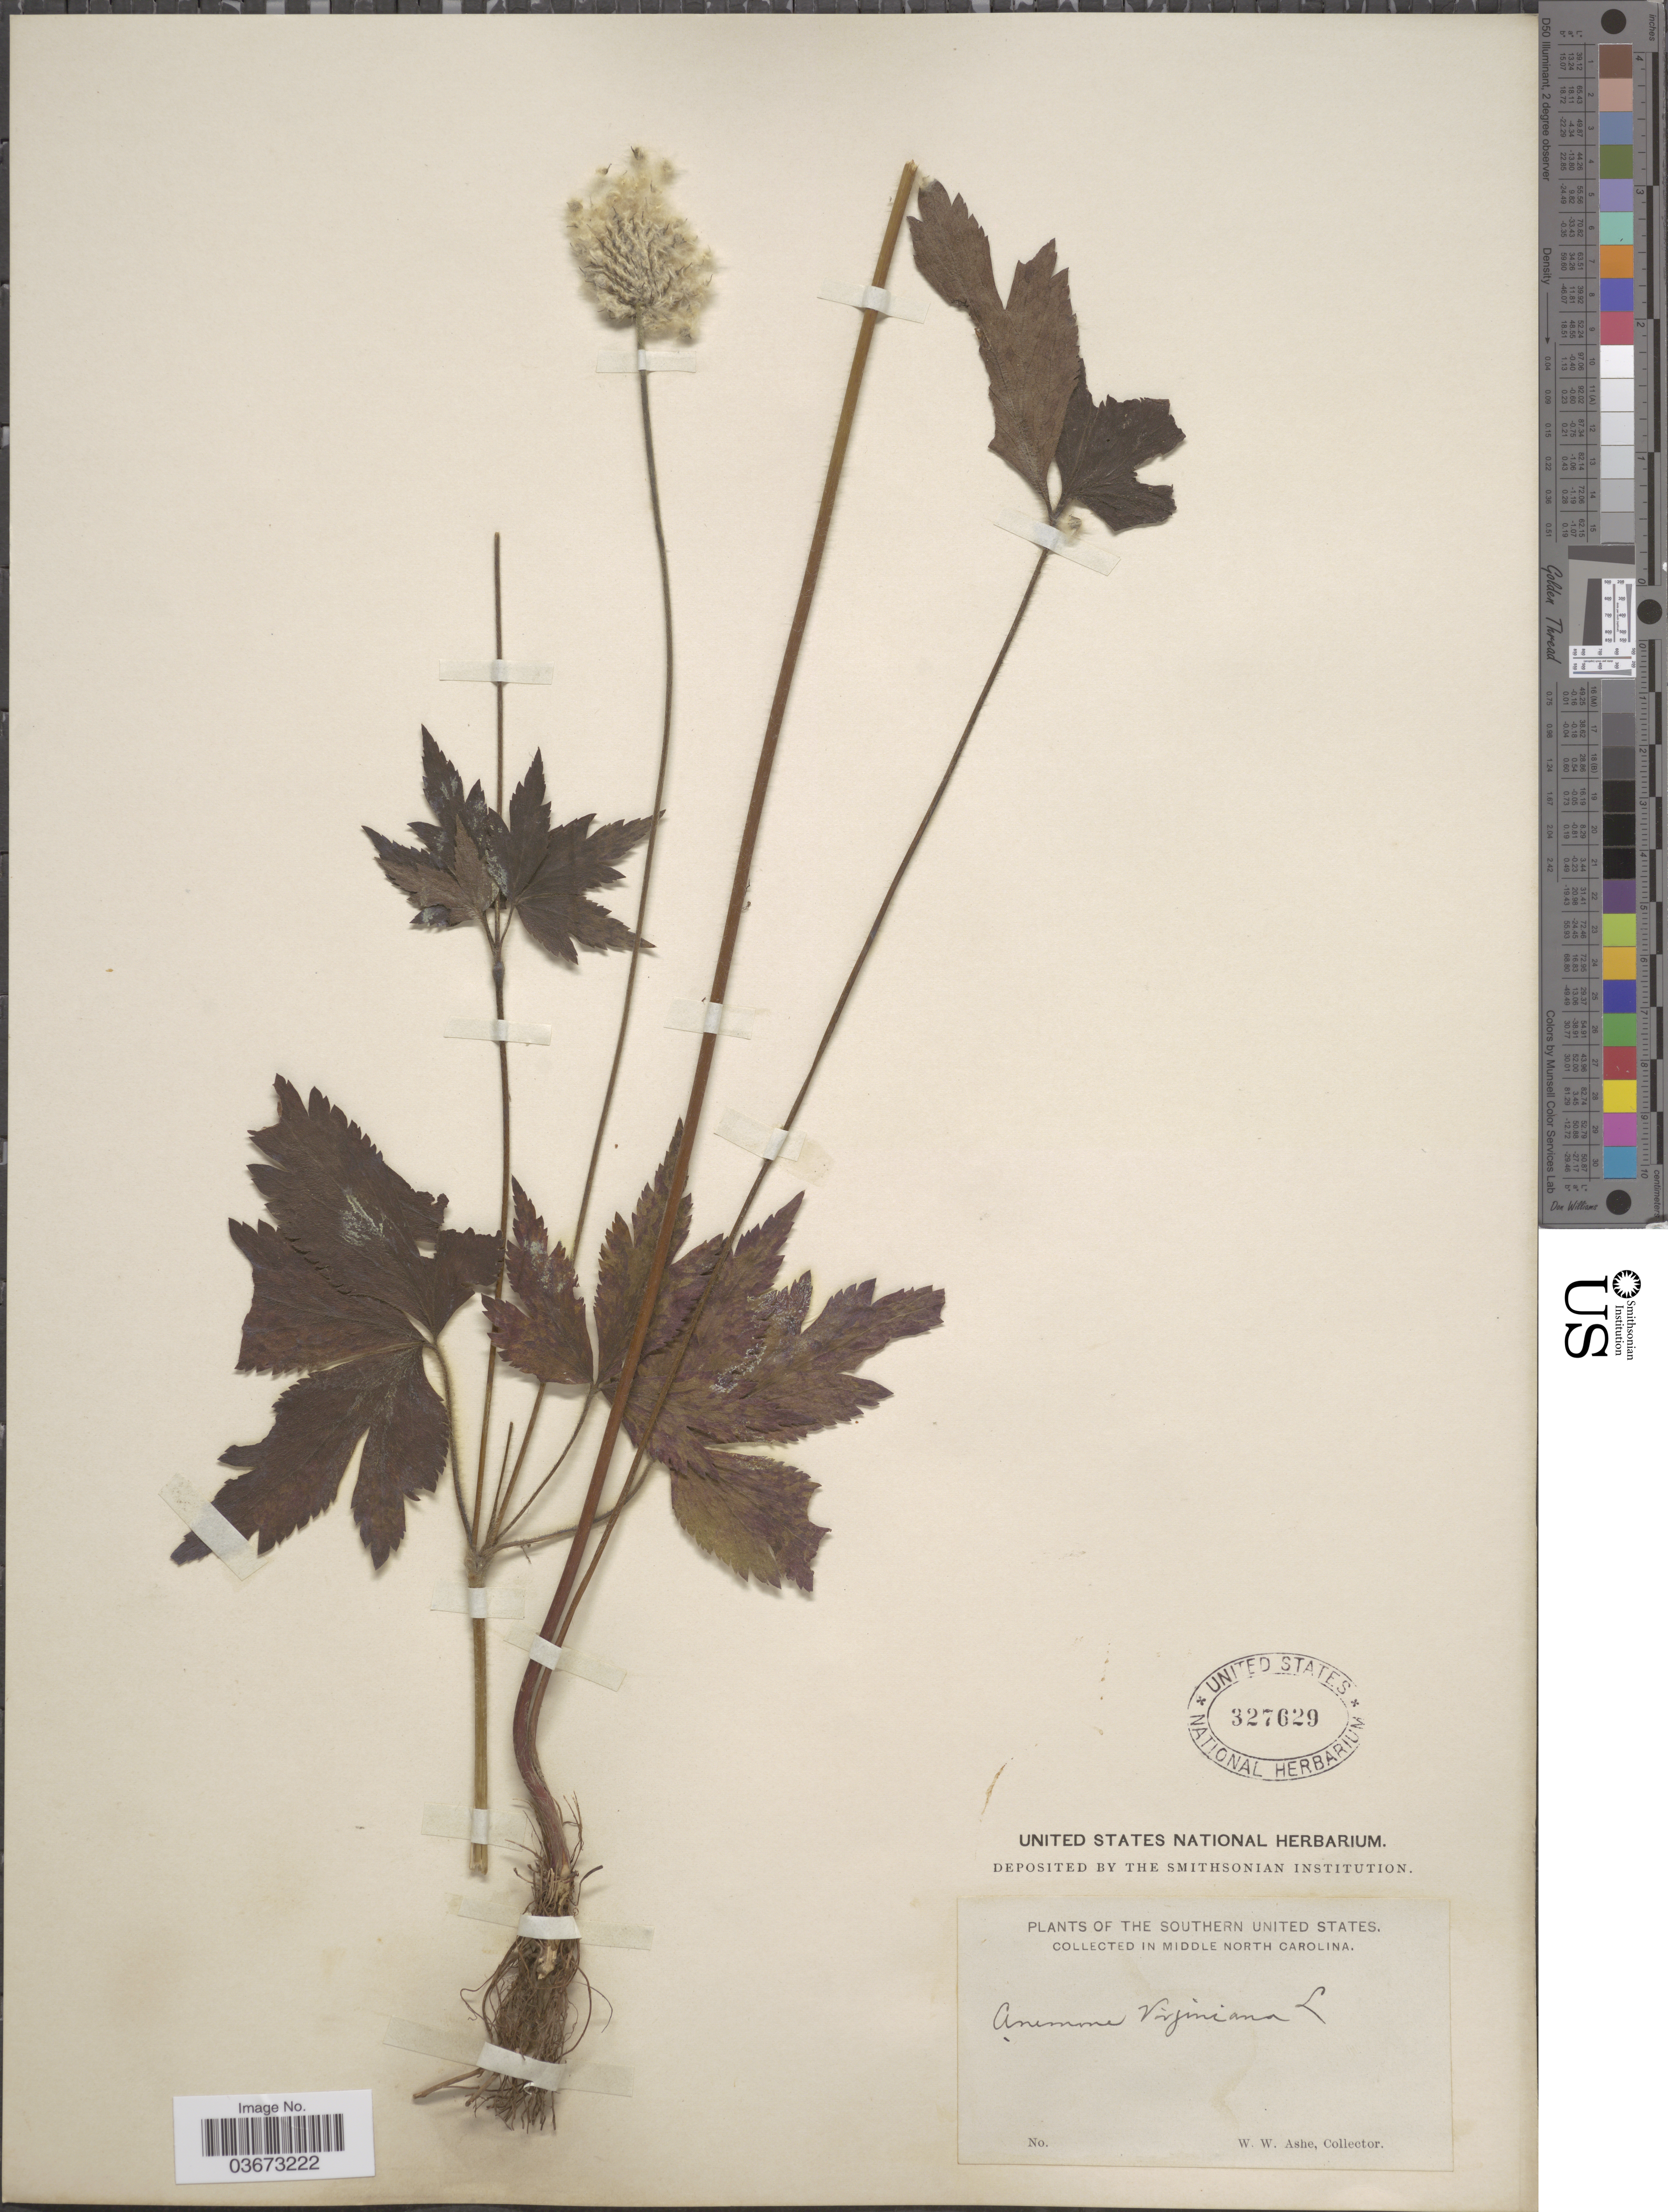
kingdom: Plantae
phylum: Tracheophyta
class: Magnoliopsida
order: Ranunculales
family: Ranunculaceae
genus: Anemone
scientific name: Anemone virginiana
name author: L.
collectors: W. W. Ashe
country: United States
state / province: North Carolina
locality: The Southern United States. Middle North Carolina.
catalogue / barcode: US 327629